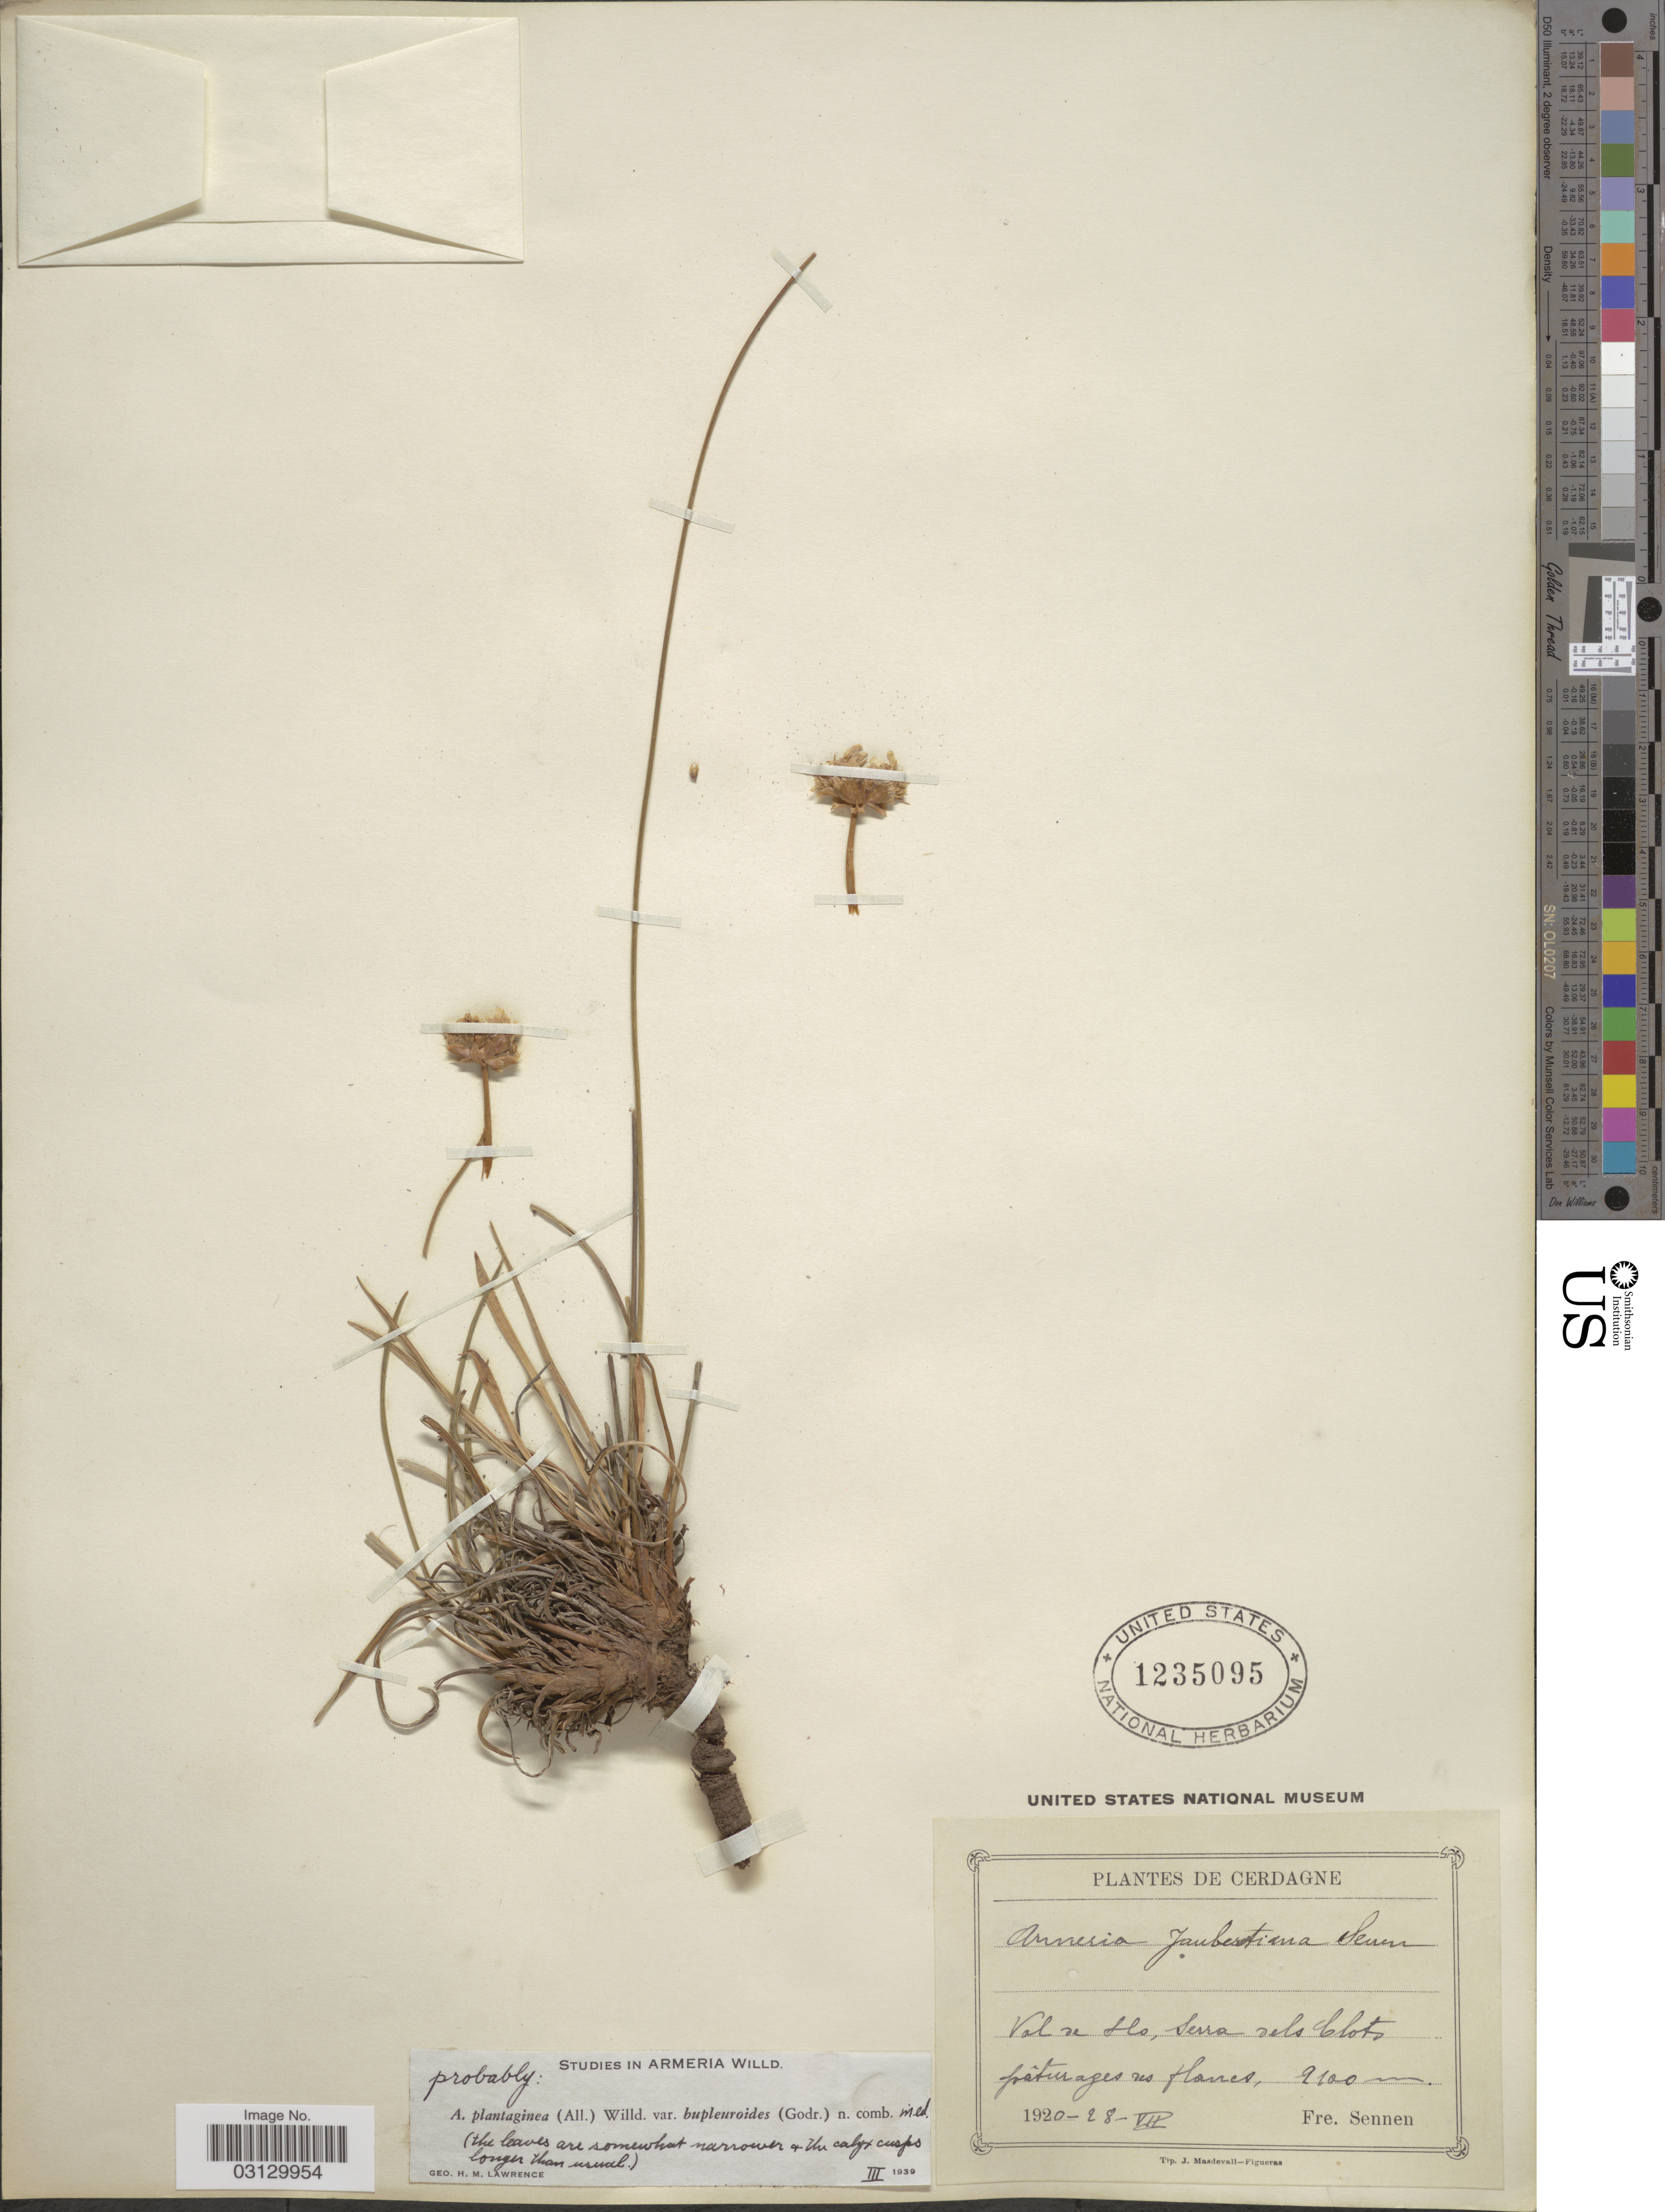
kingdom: Plantae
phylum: Tracheophyta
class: Magnoliopsida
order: Caryophyllales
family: Plumbaginaceae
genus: Armeria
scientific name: Armeria arenaria subsp. bupleuroides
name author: (Gren. & Godr.) Greuter & Burdet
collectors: E. Sennen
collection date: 1920-07-28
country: Spain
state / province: Islas Baleares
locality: Val de Llo, Serra dels Clots pâturages des florres.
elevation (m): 2100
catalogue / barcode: US 1235095